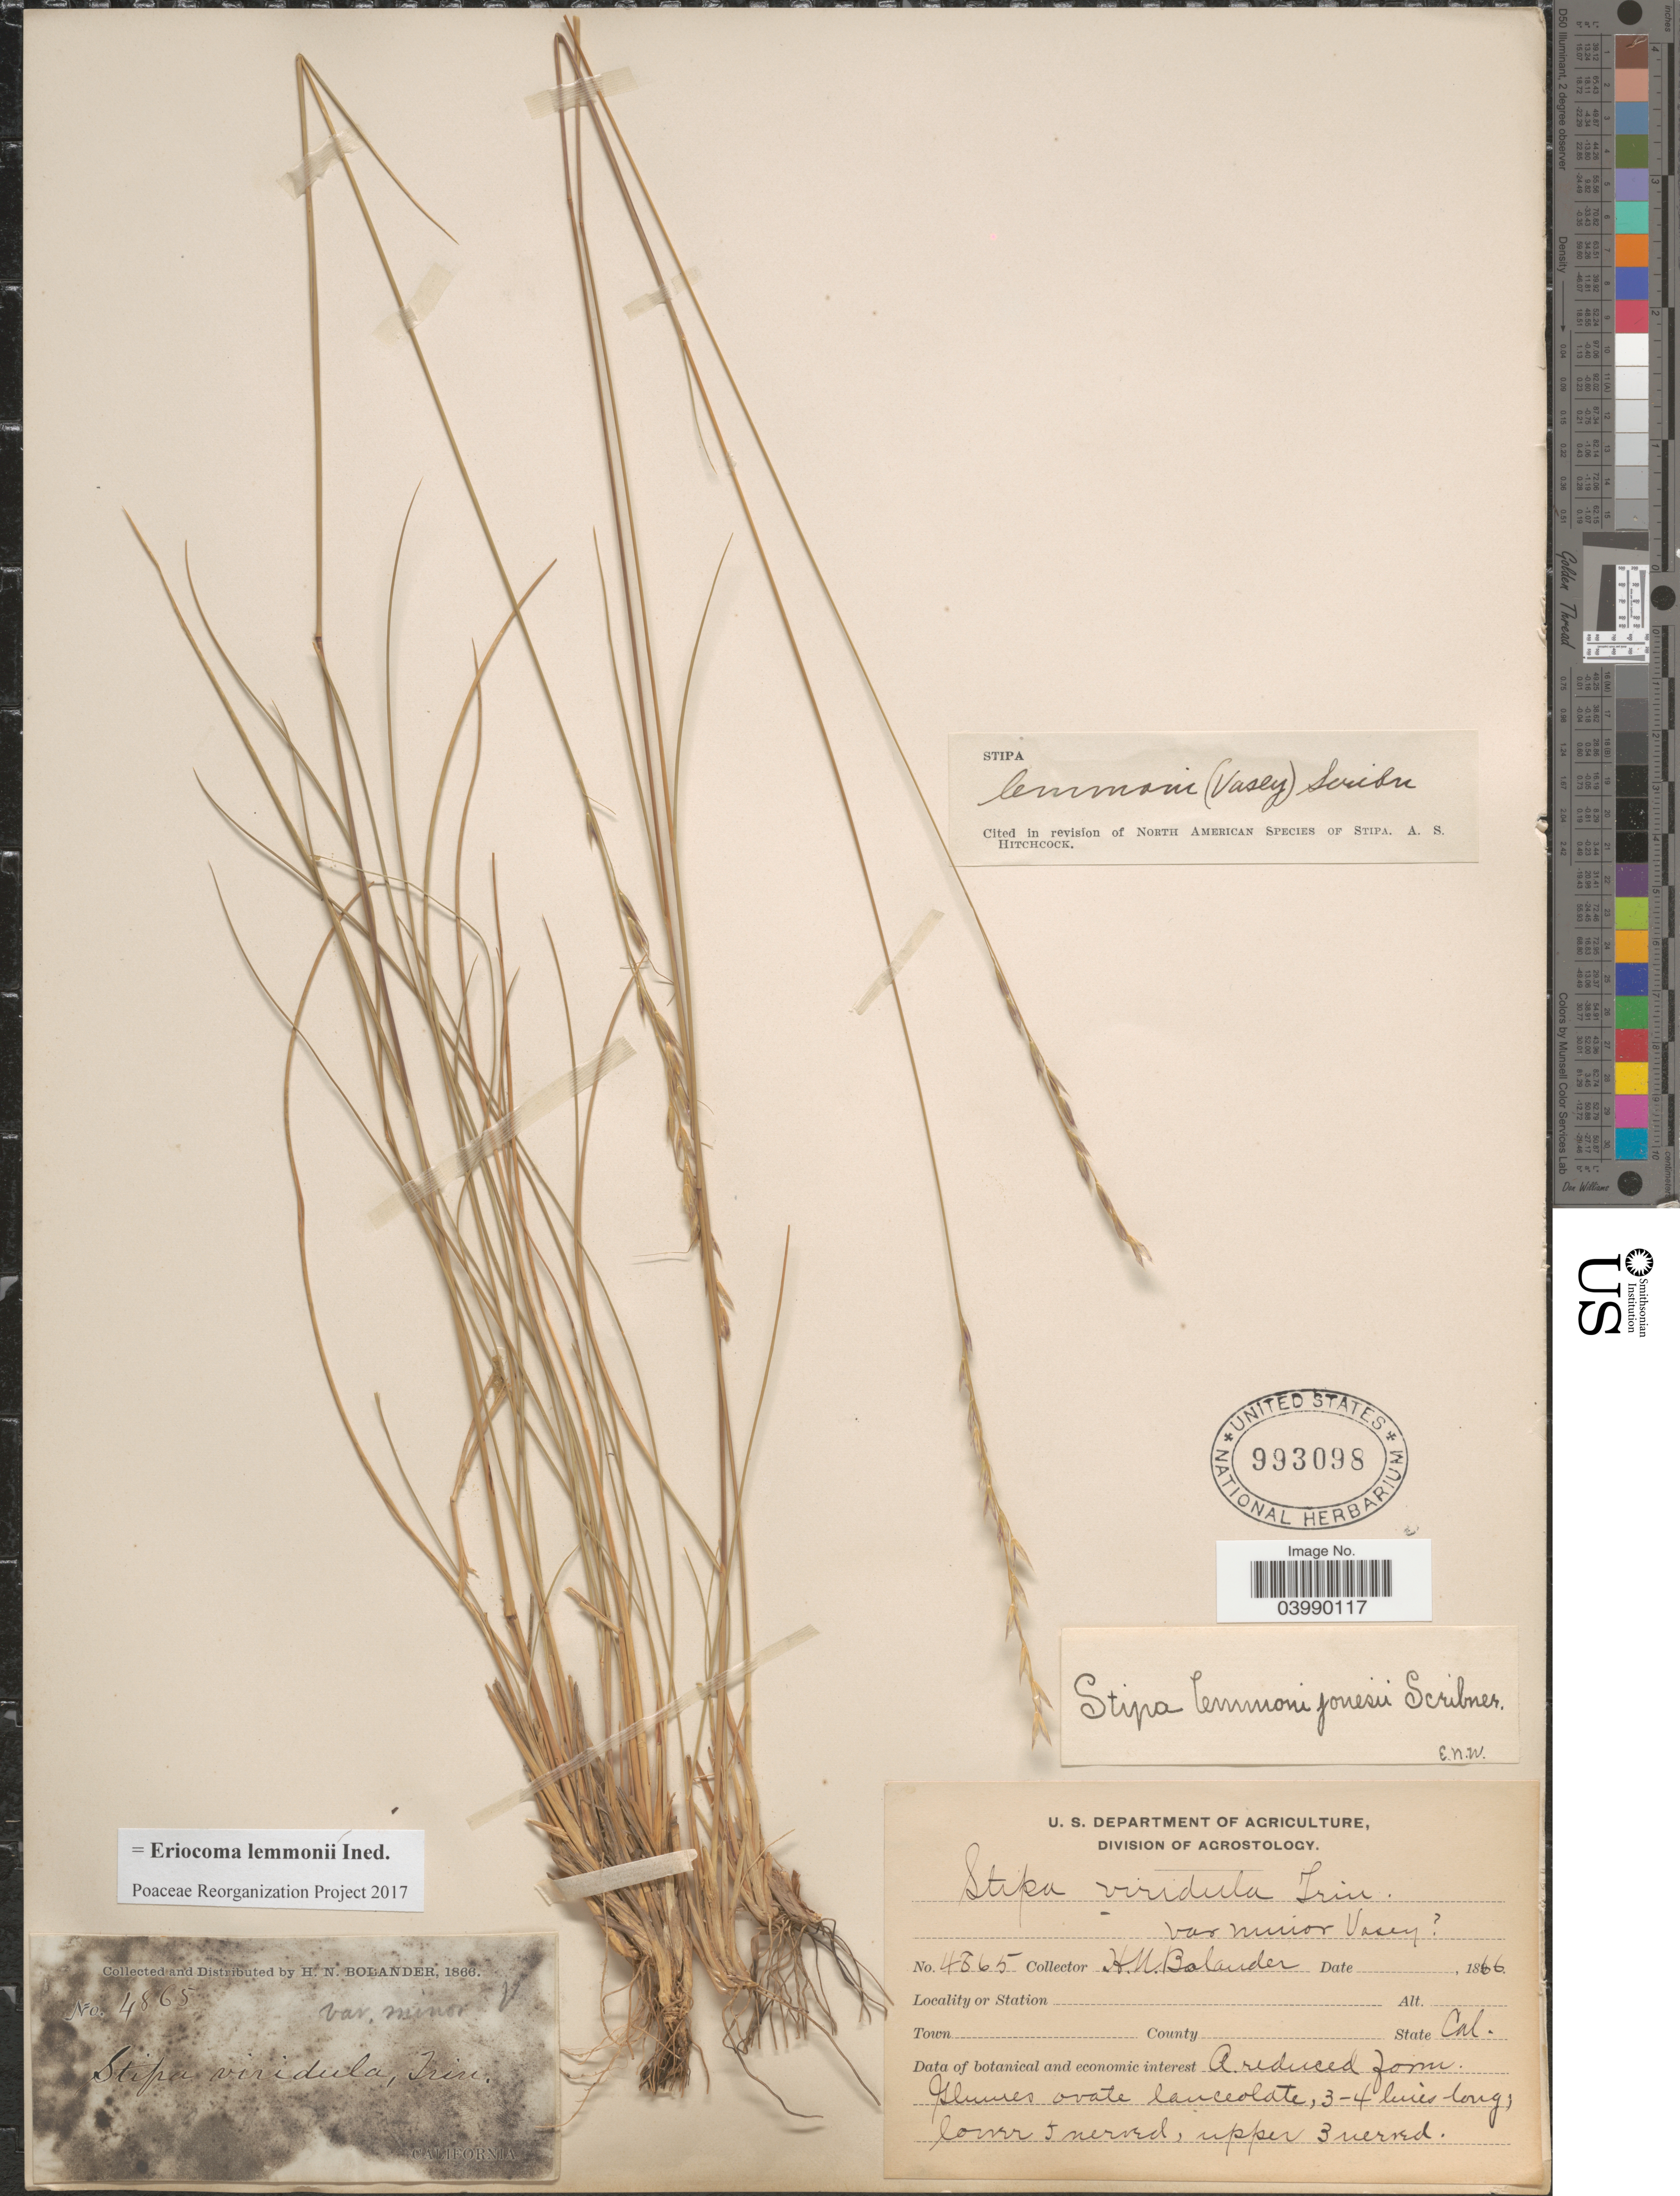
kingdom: Plantae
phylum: Tracheophyta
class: Liliopsida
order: Poales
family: Poaceae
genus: Eriocoma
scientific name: Eriocoma lemmonii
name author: (Vasey) Romasch.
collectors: H. Bolander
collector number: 4865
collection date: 1866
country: United States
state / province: California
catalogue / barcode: US 993098